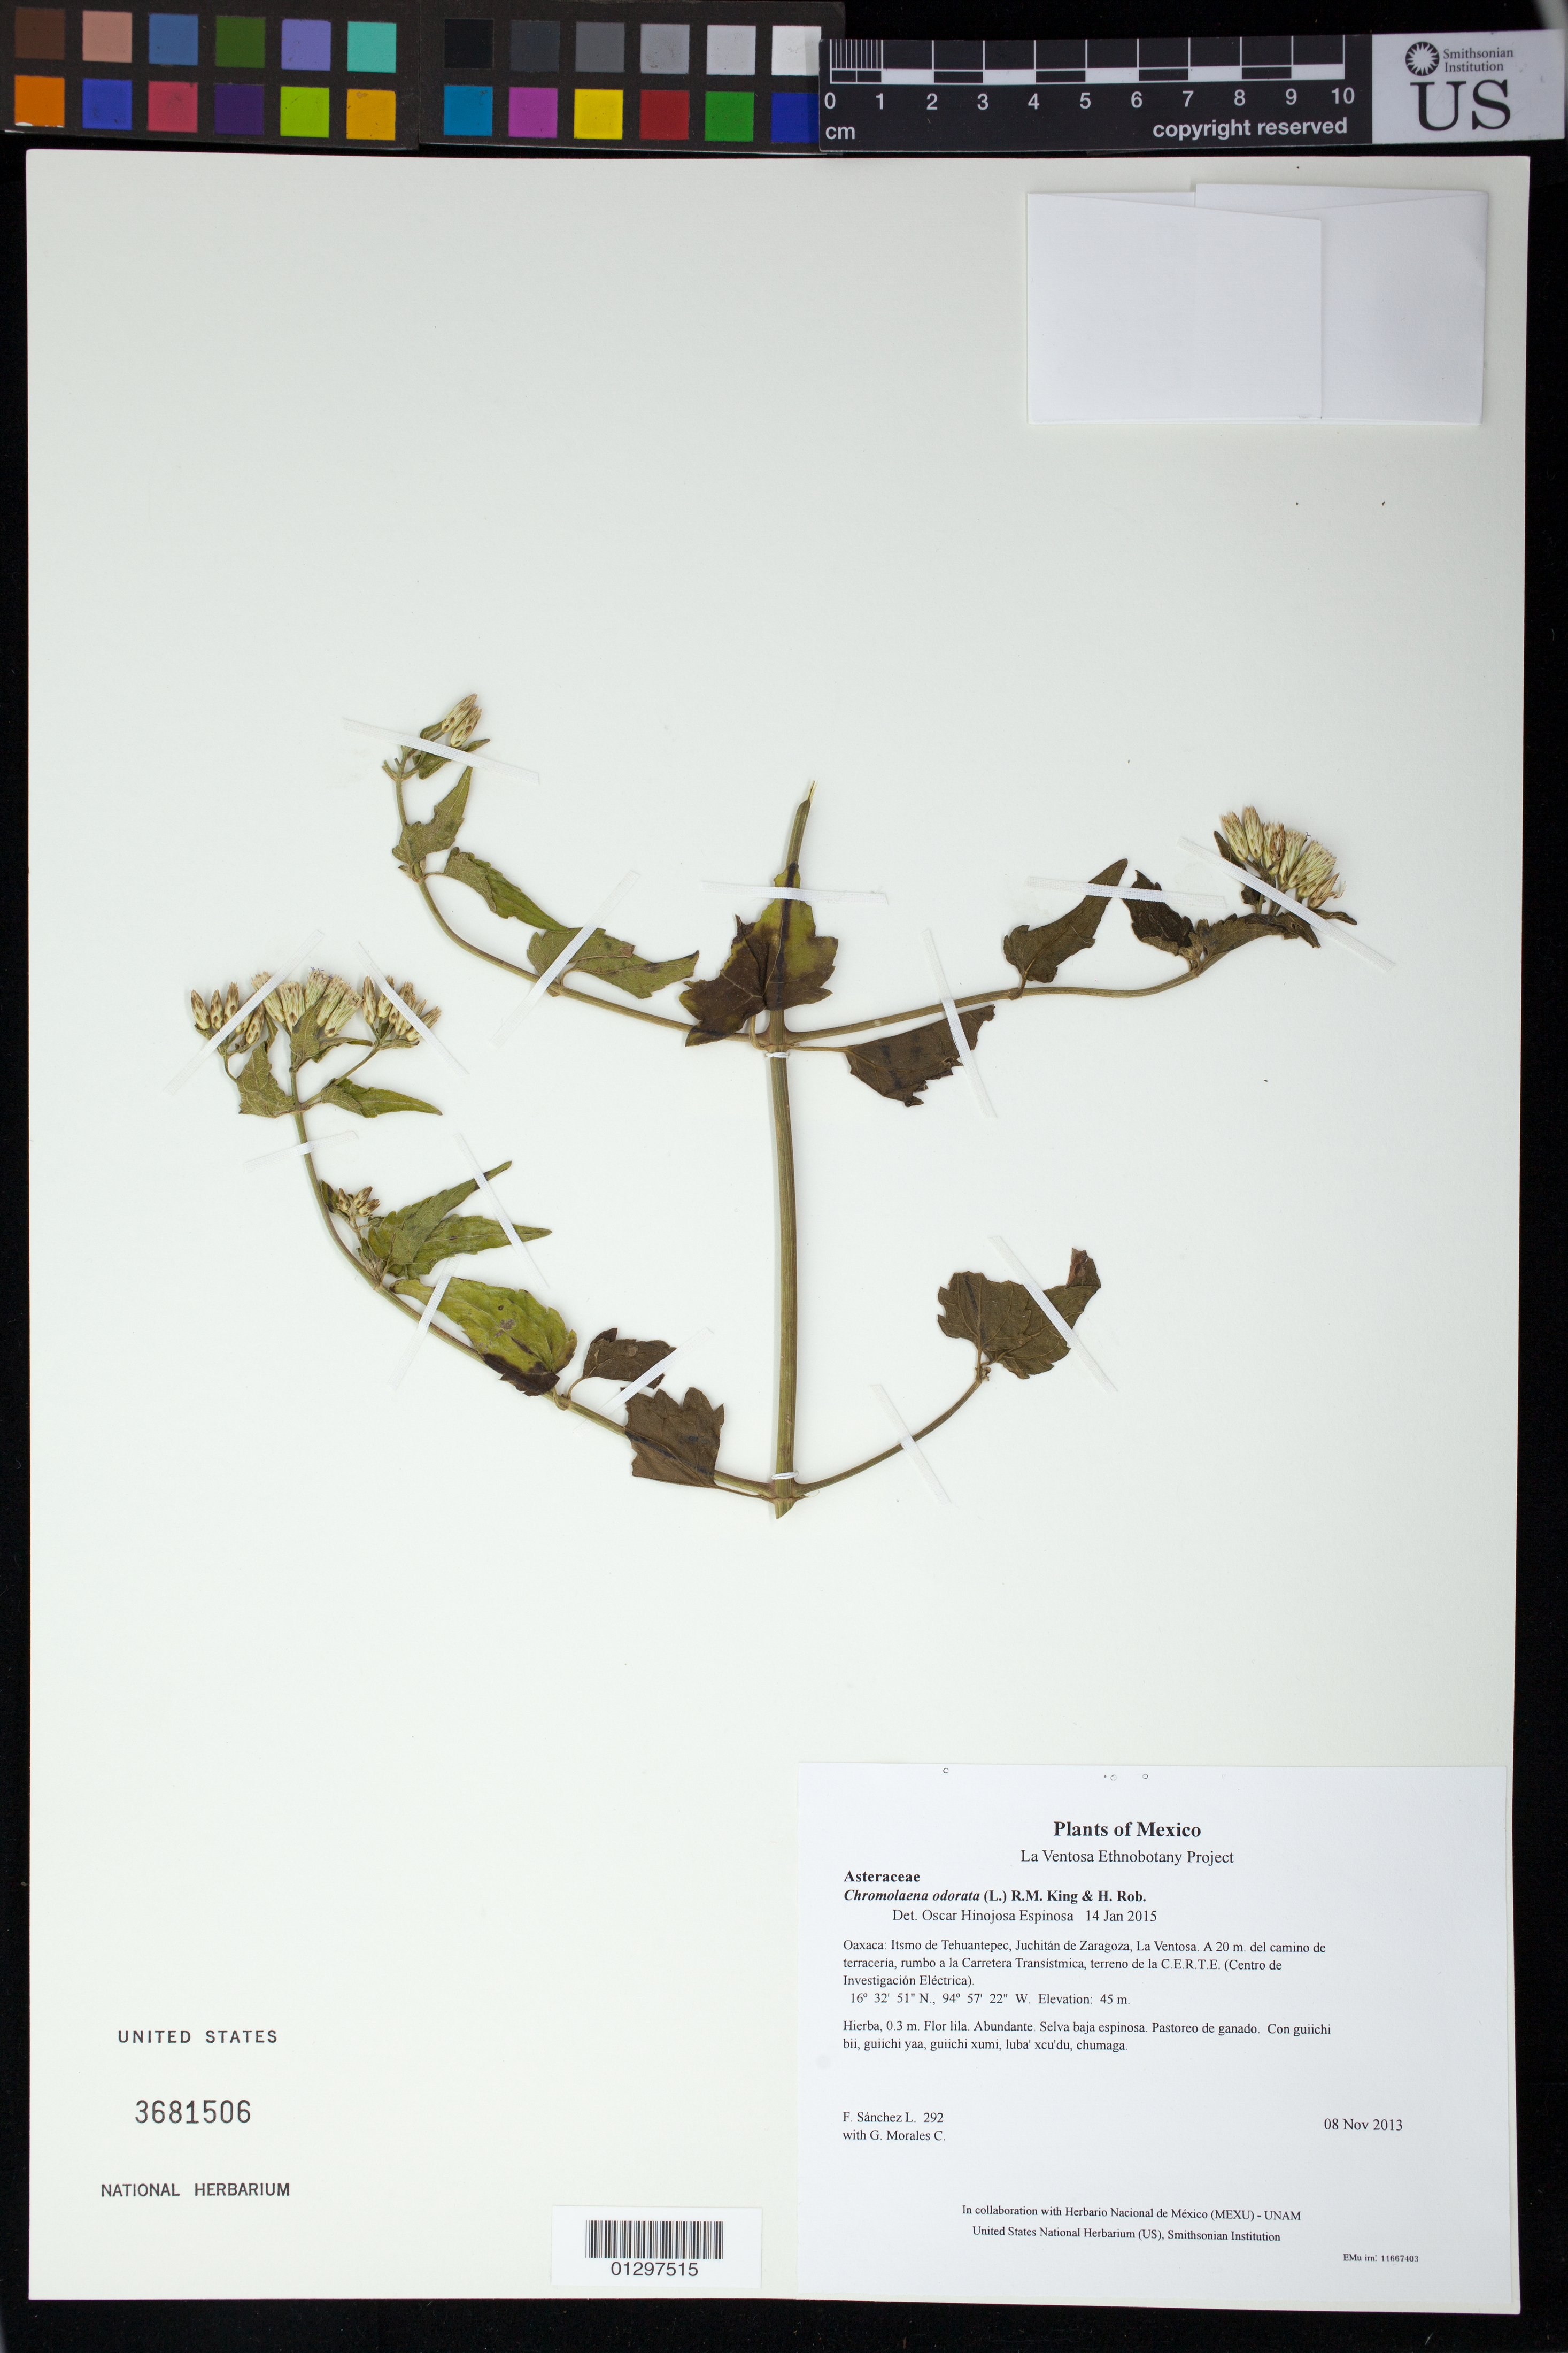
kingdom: Plantae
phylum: Tracheophyta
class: Magnoliopsida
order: Asterales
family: Asteraceae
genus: Chromolaena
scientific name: Chromolaena odorata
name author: (L.) R.M. King & H. Rob.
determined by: Hinojosa E., O.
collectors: F. Sánchez L. & G. Morales C.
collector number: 292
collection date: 2013-11-08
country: Mexico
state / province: Oaxaca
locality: Itsmo de Tehuantepec, Juchitán de Zaragoza, La Ventosa. A 20 m. del camino de terracería, rumbo a la Carretera Transístmica, terreno de la C.E.R.T.E. (Centro de Investigación Eléctrica)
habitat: Selva baja espinosa. Pastoreo de ganado.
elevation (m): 45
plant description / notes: JEBOT, MEXU, SERO, US; Guixi bandaga. 0.3 m. Guie' lila. Stale.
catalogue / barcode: US 3681506